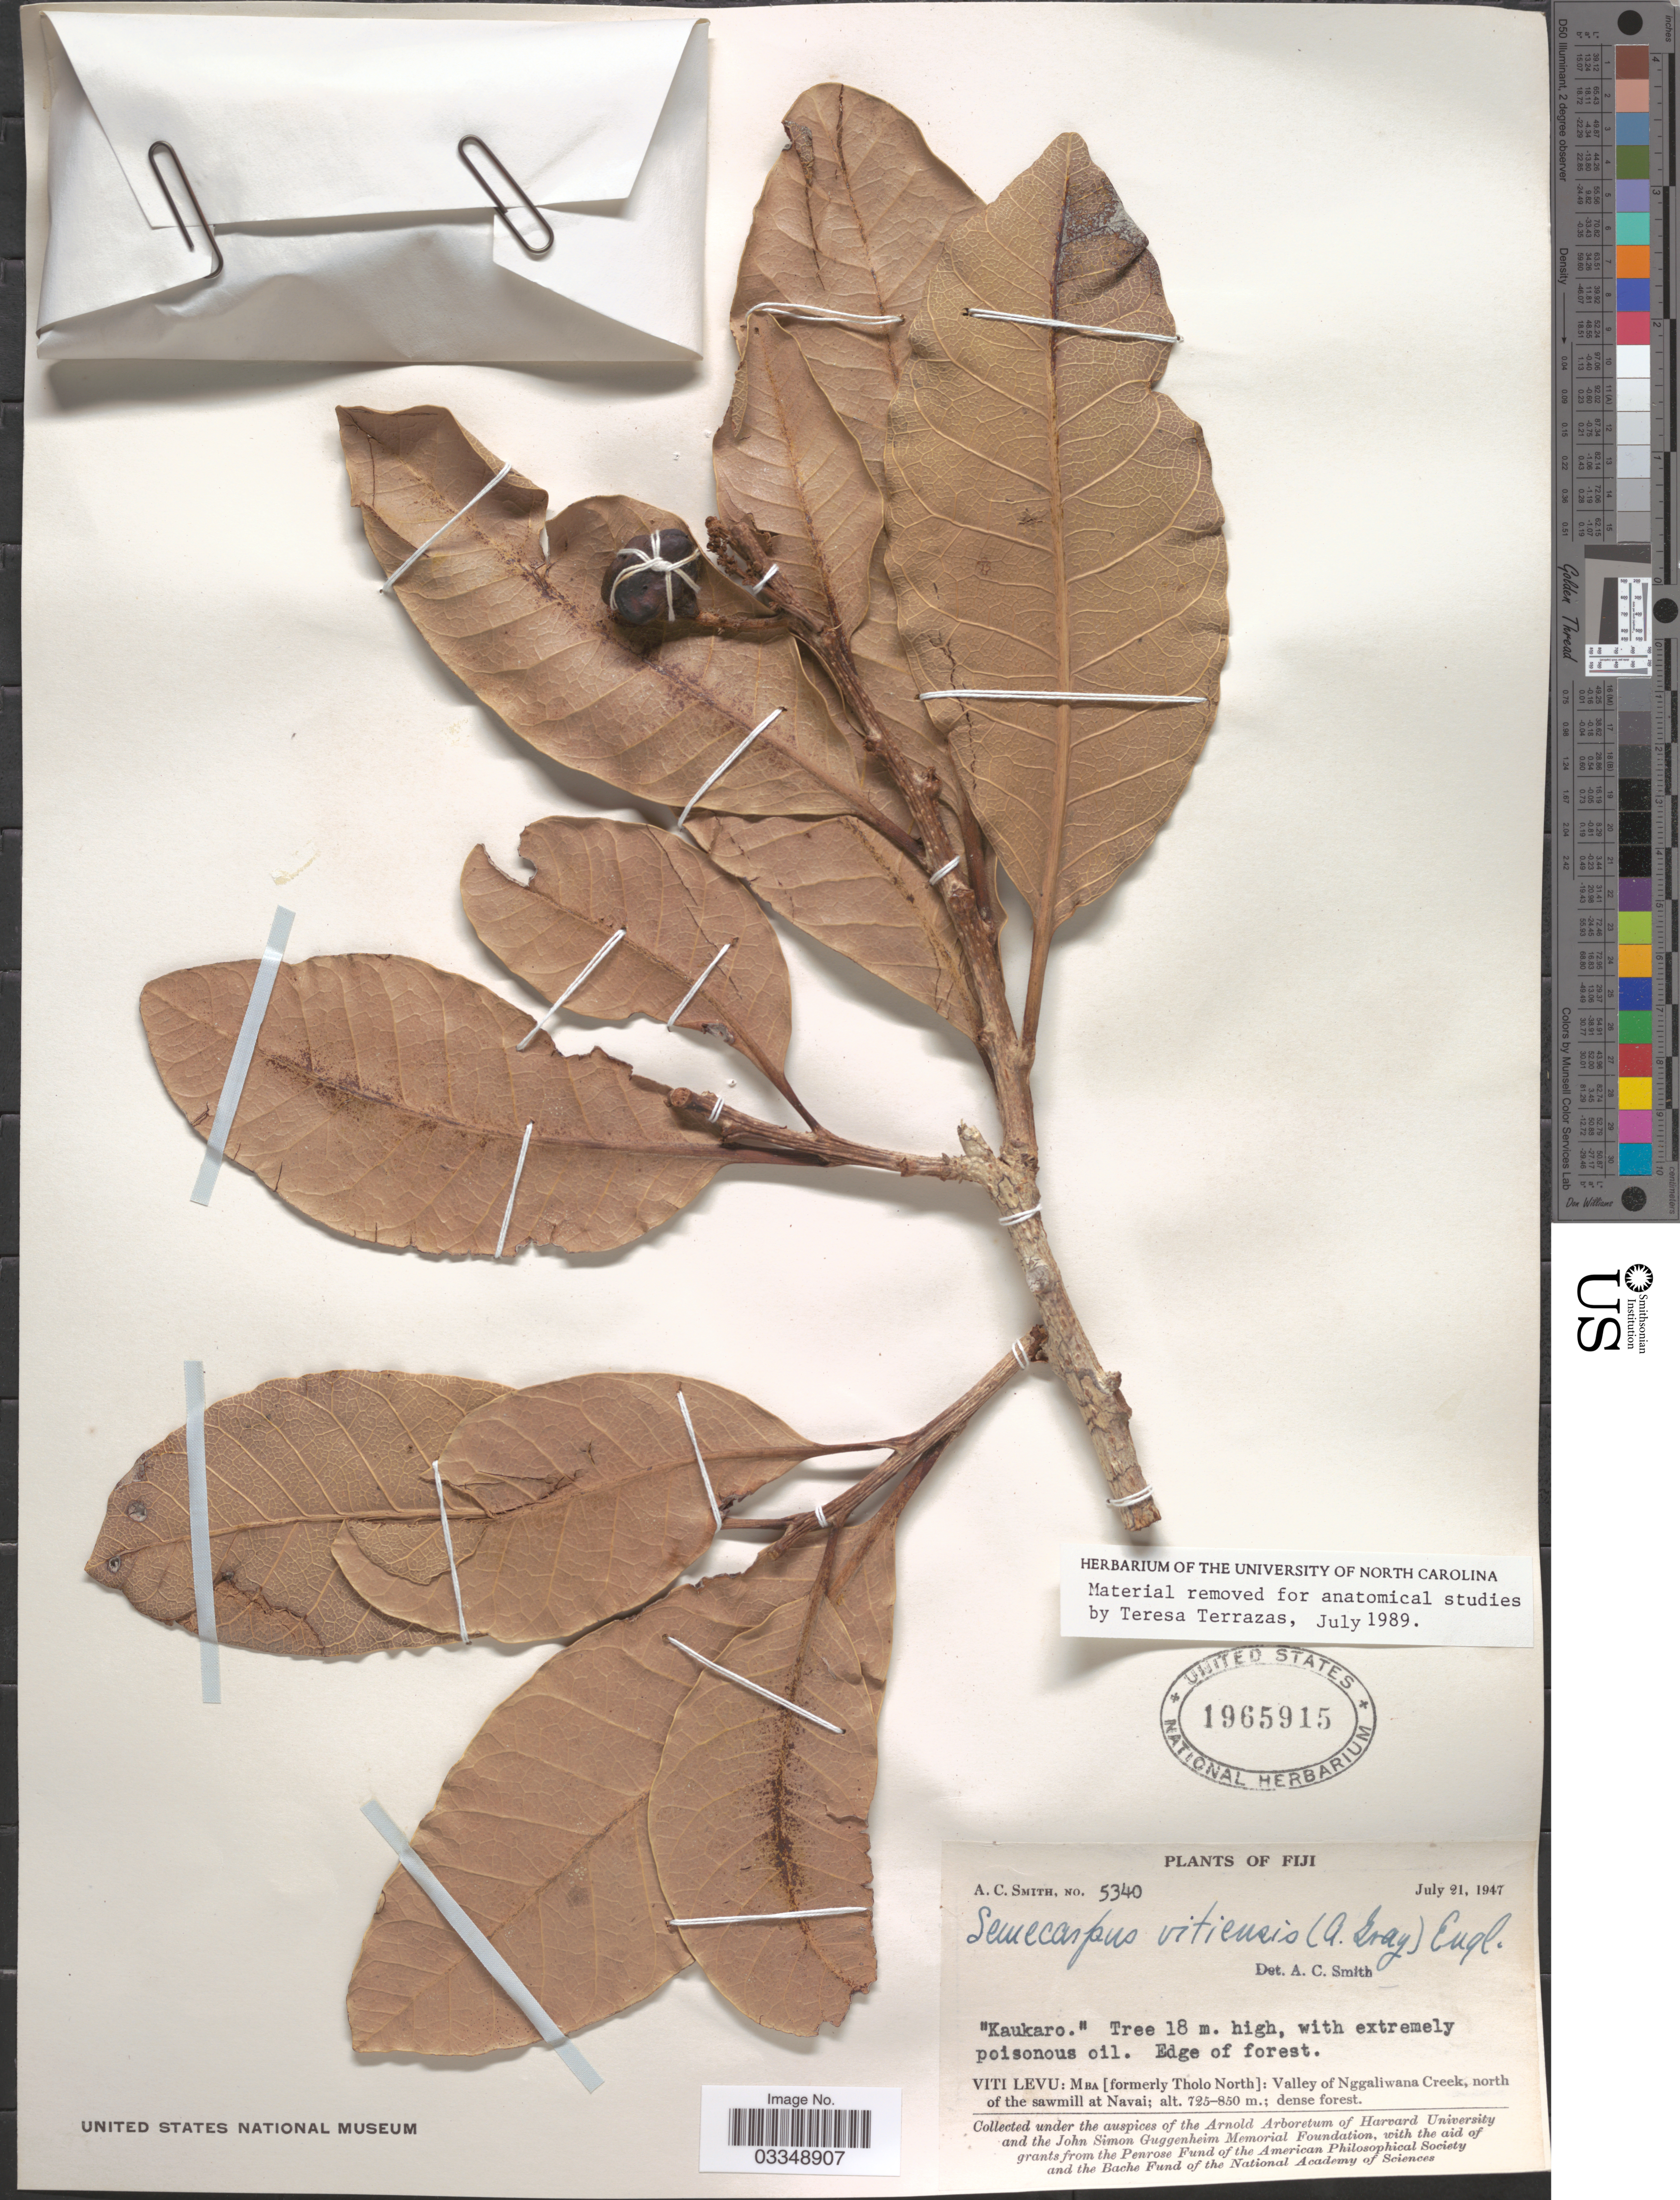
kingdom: Plantae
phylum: Tracheophyta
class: Magnoliopsida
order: Sapindales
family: Anacardiaceae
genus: Semecarpus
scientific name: Semecarpus vitiensis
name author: (A. Gray) Engl.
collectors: A. C. Smith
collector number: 5340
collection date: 1947-07-21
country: Fiji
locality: Viti Levu: Mba [formerly Tholo North]: Valley of Nggaliwana Creek, north of the sawmill at Navai.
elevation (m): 725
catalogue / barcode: US 1965915